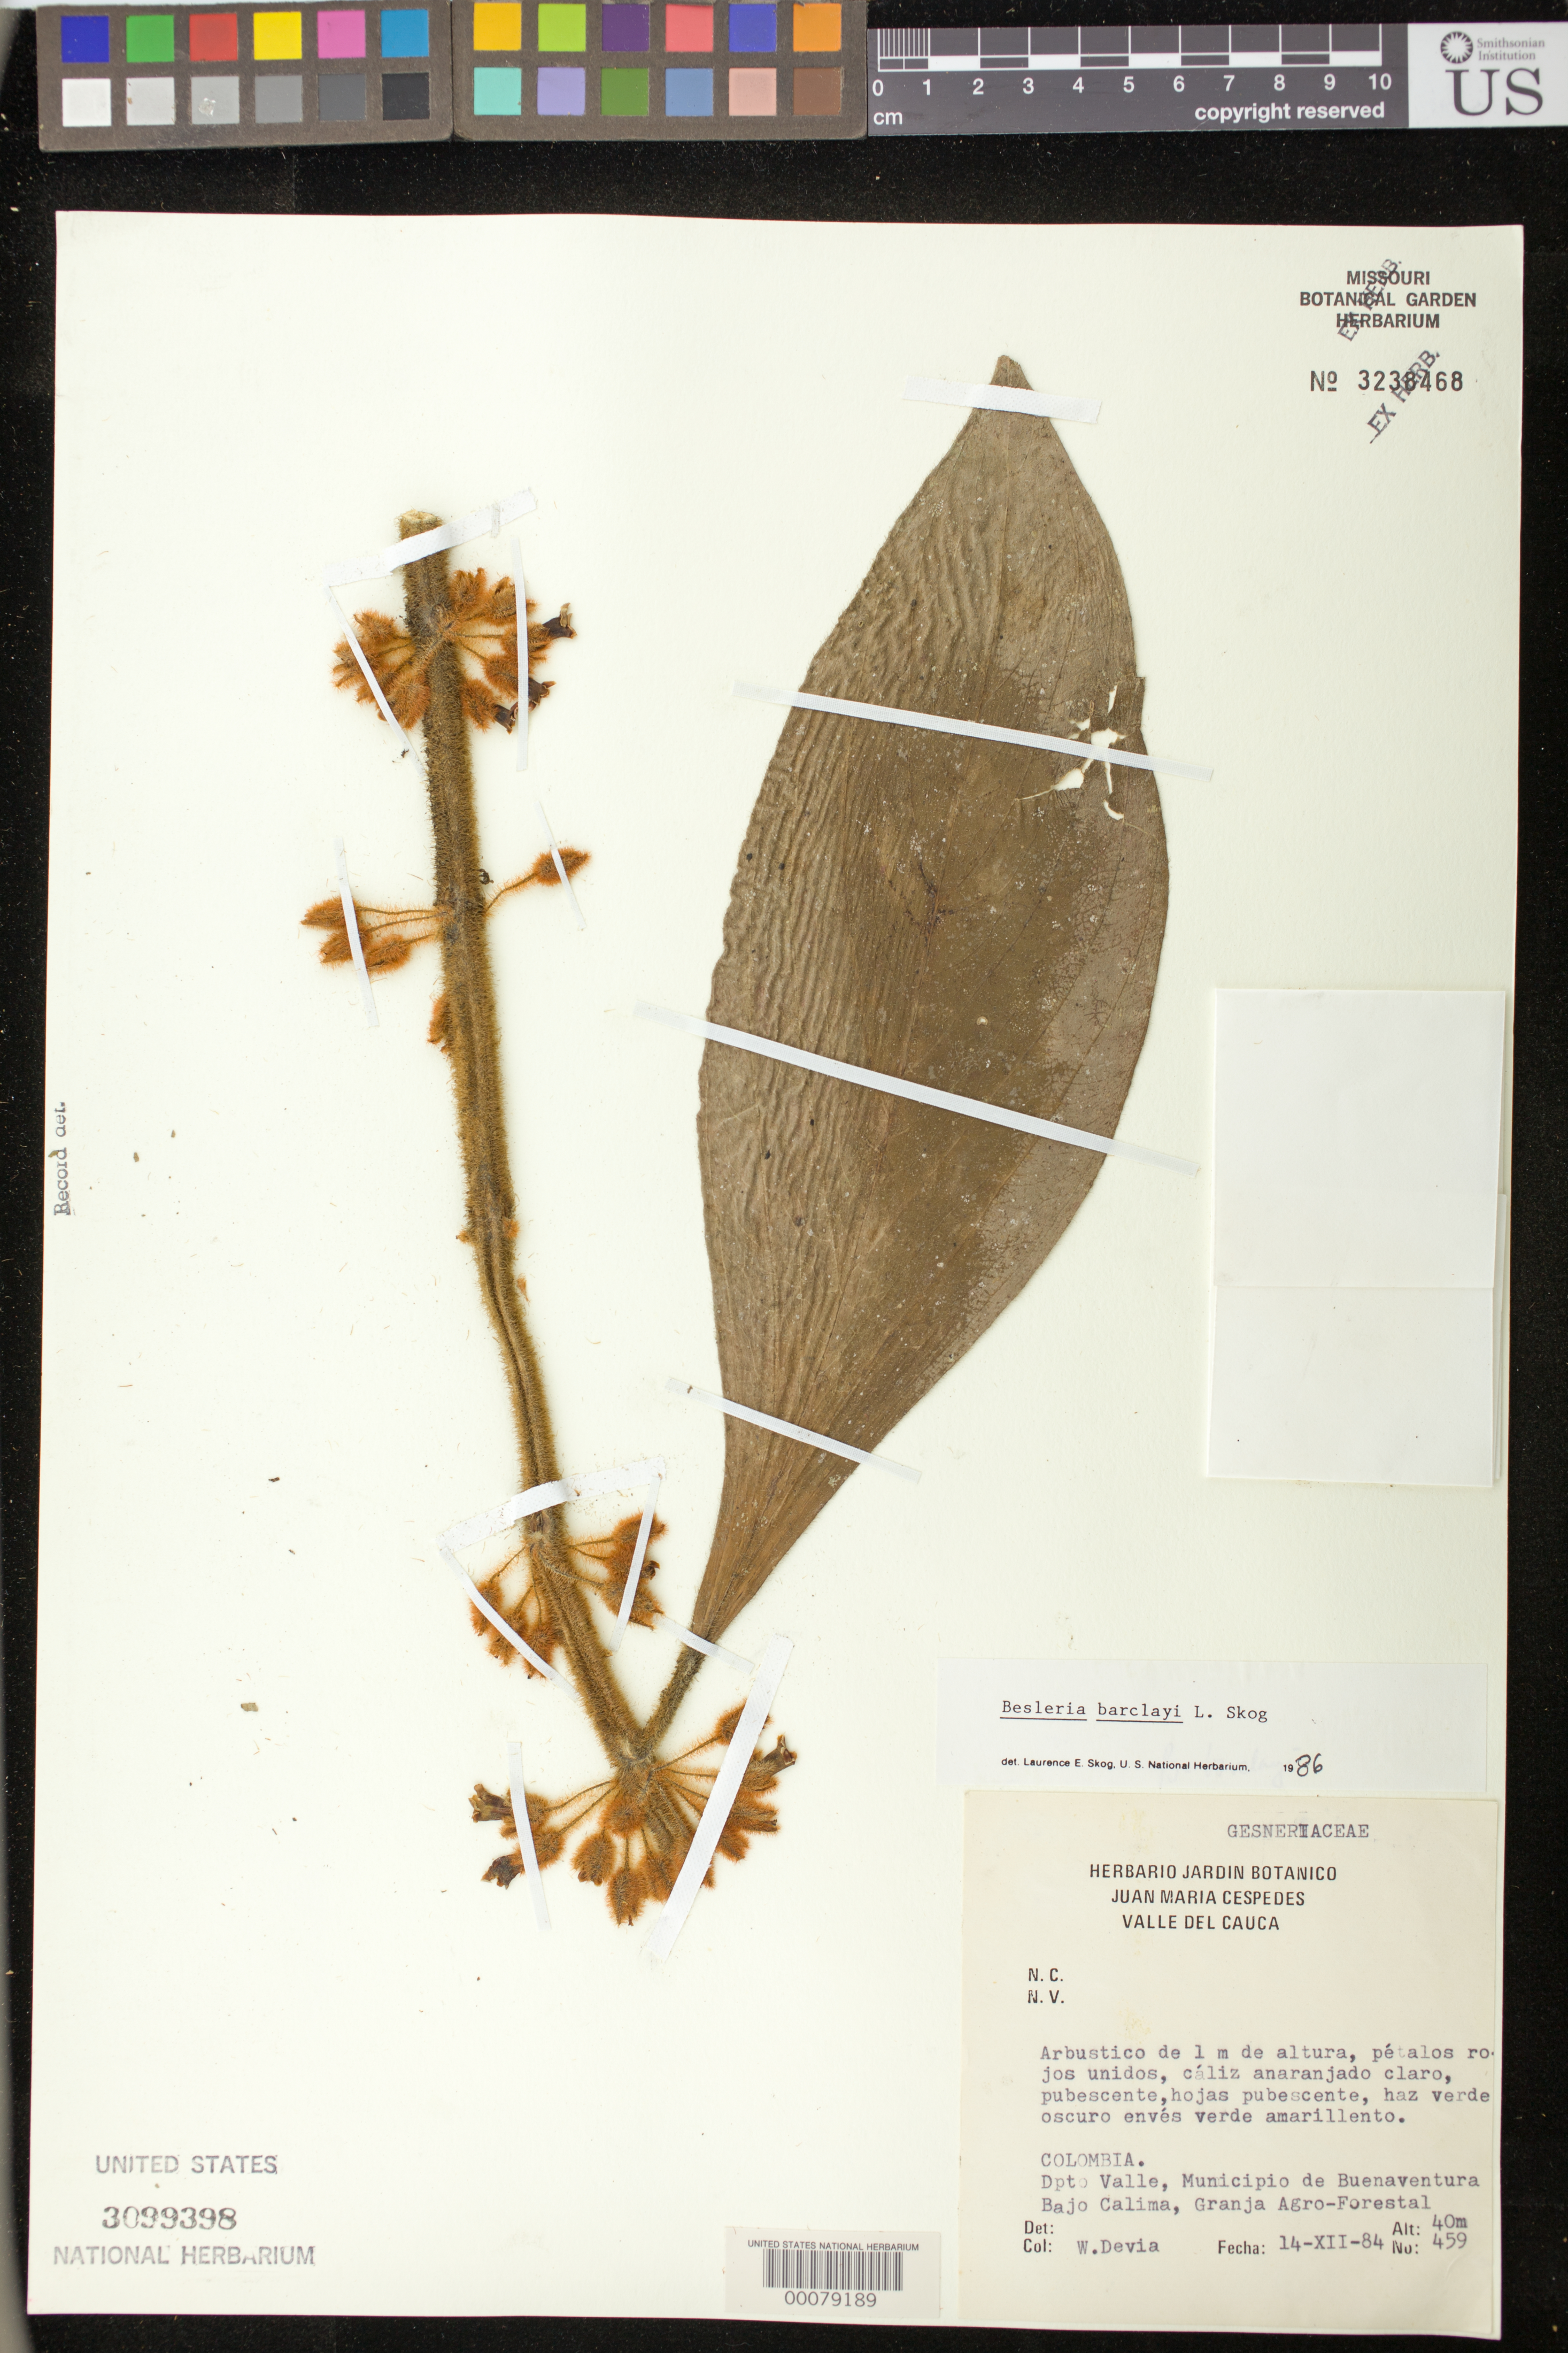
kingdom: Plantae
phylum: Tracheophyta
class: Magnoliopsida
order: Lamiales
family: Gesneriaceae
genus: Besleria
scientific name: Besleria barclayi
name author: L.E. Skog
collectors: W. Devia A.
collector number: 459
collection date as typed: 14 Dec 1984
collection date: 1984-12-14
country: Colombia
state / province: Valle del Cauca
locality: Municipio de Buenaventura Bajo Calima, Granja Agro-forestal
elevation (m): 40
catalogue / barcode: US 3099398